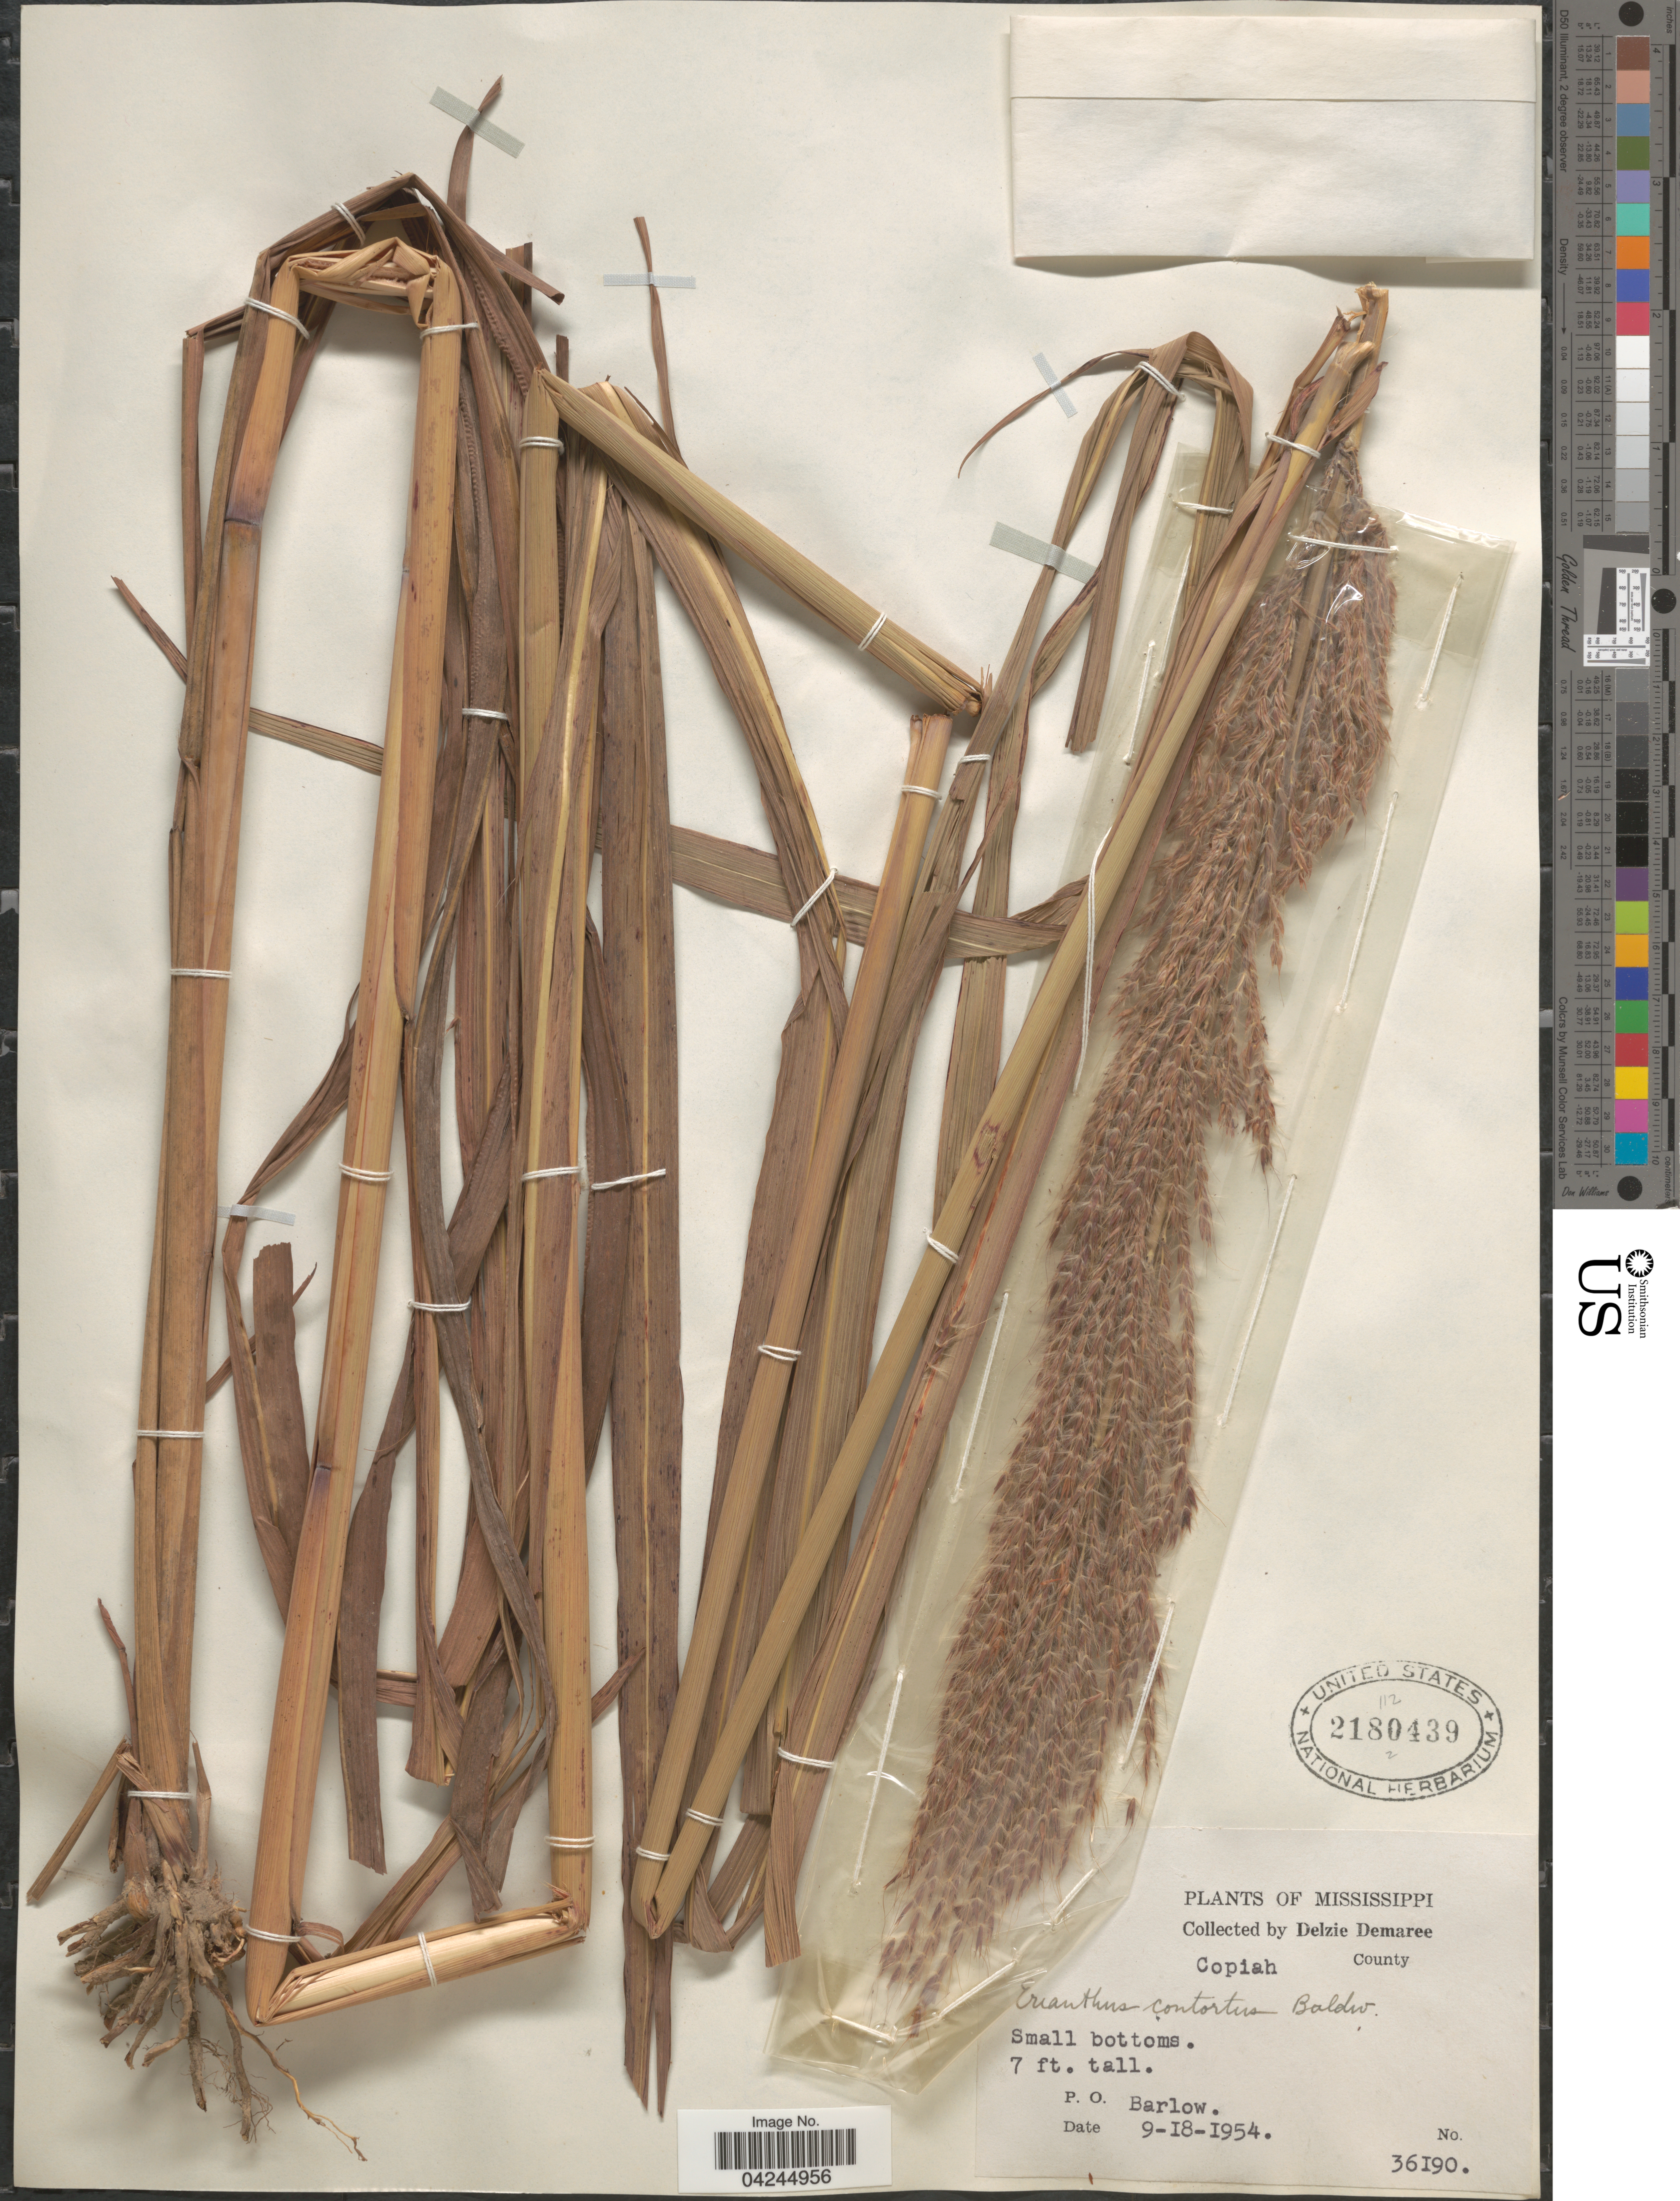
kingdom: Plantae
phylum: Tracheophyta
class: Liliopsida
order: Poales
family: Poaceae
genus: Erianthus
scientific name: Erianthus brevibarbis var. contortus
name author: (Elliott) D.B. Ward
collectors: D. Demaree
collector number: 36190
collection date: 1954-09-18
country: United States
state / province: Mississippi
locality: Copiah County. Small bottoms. P. O. Barlow.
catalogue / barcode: US 2180439